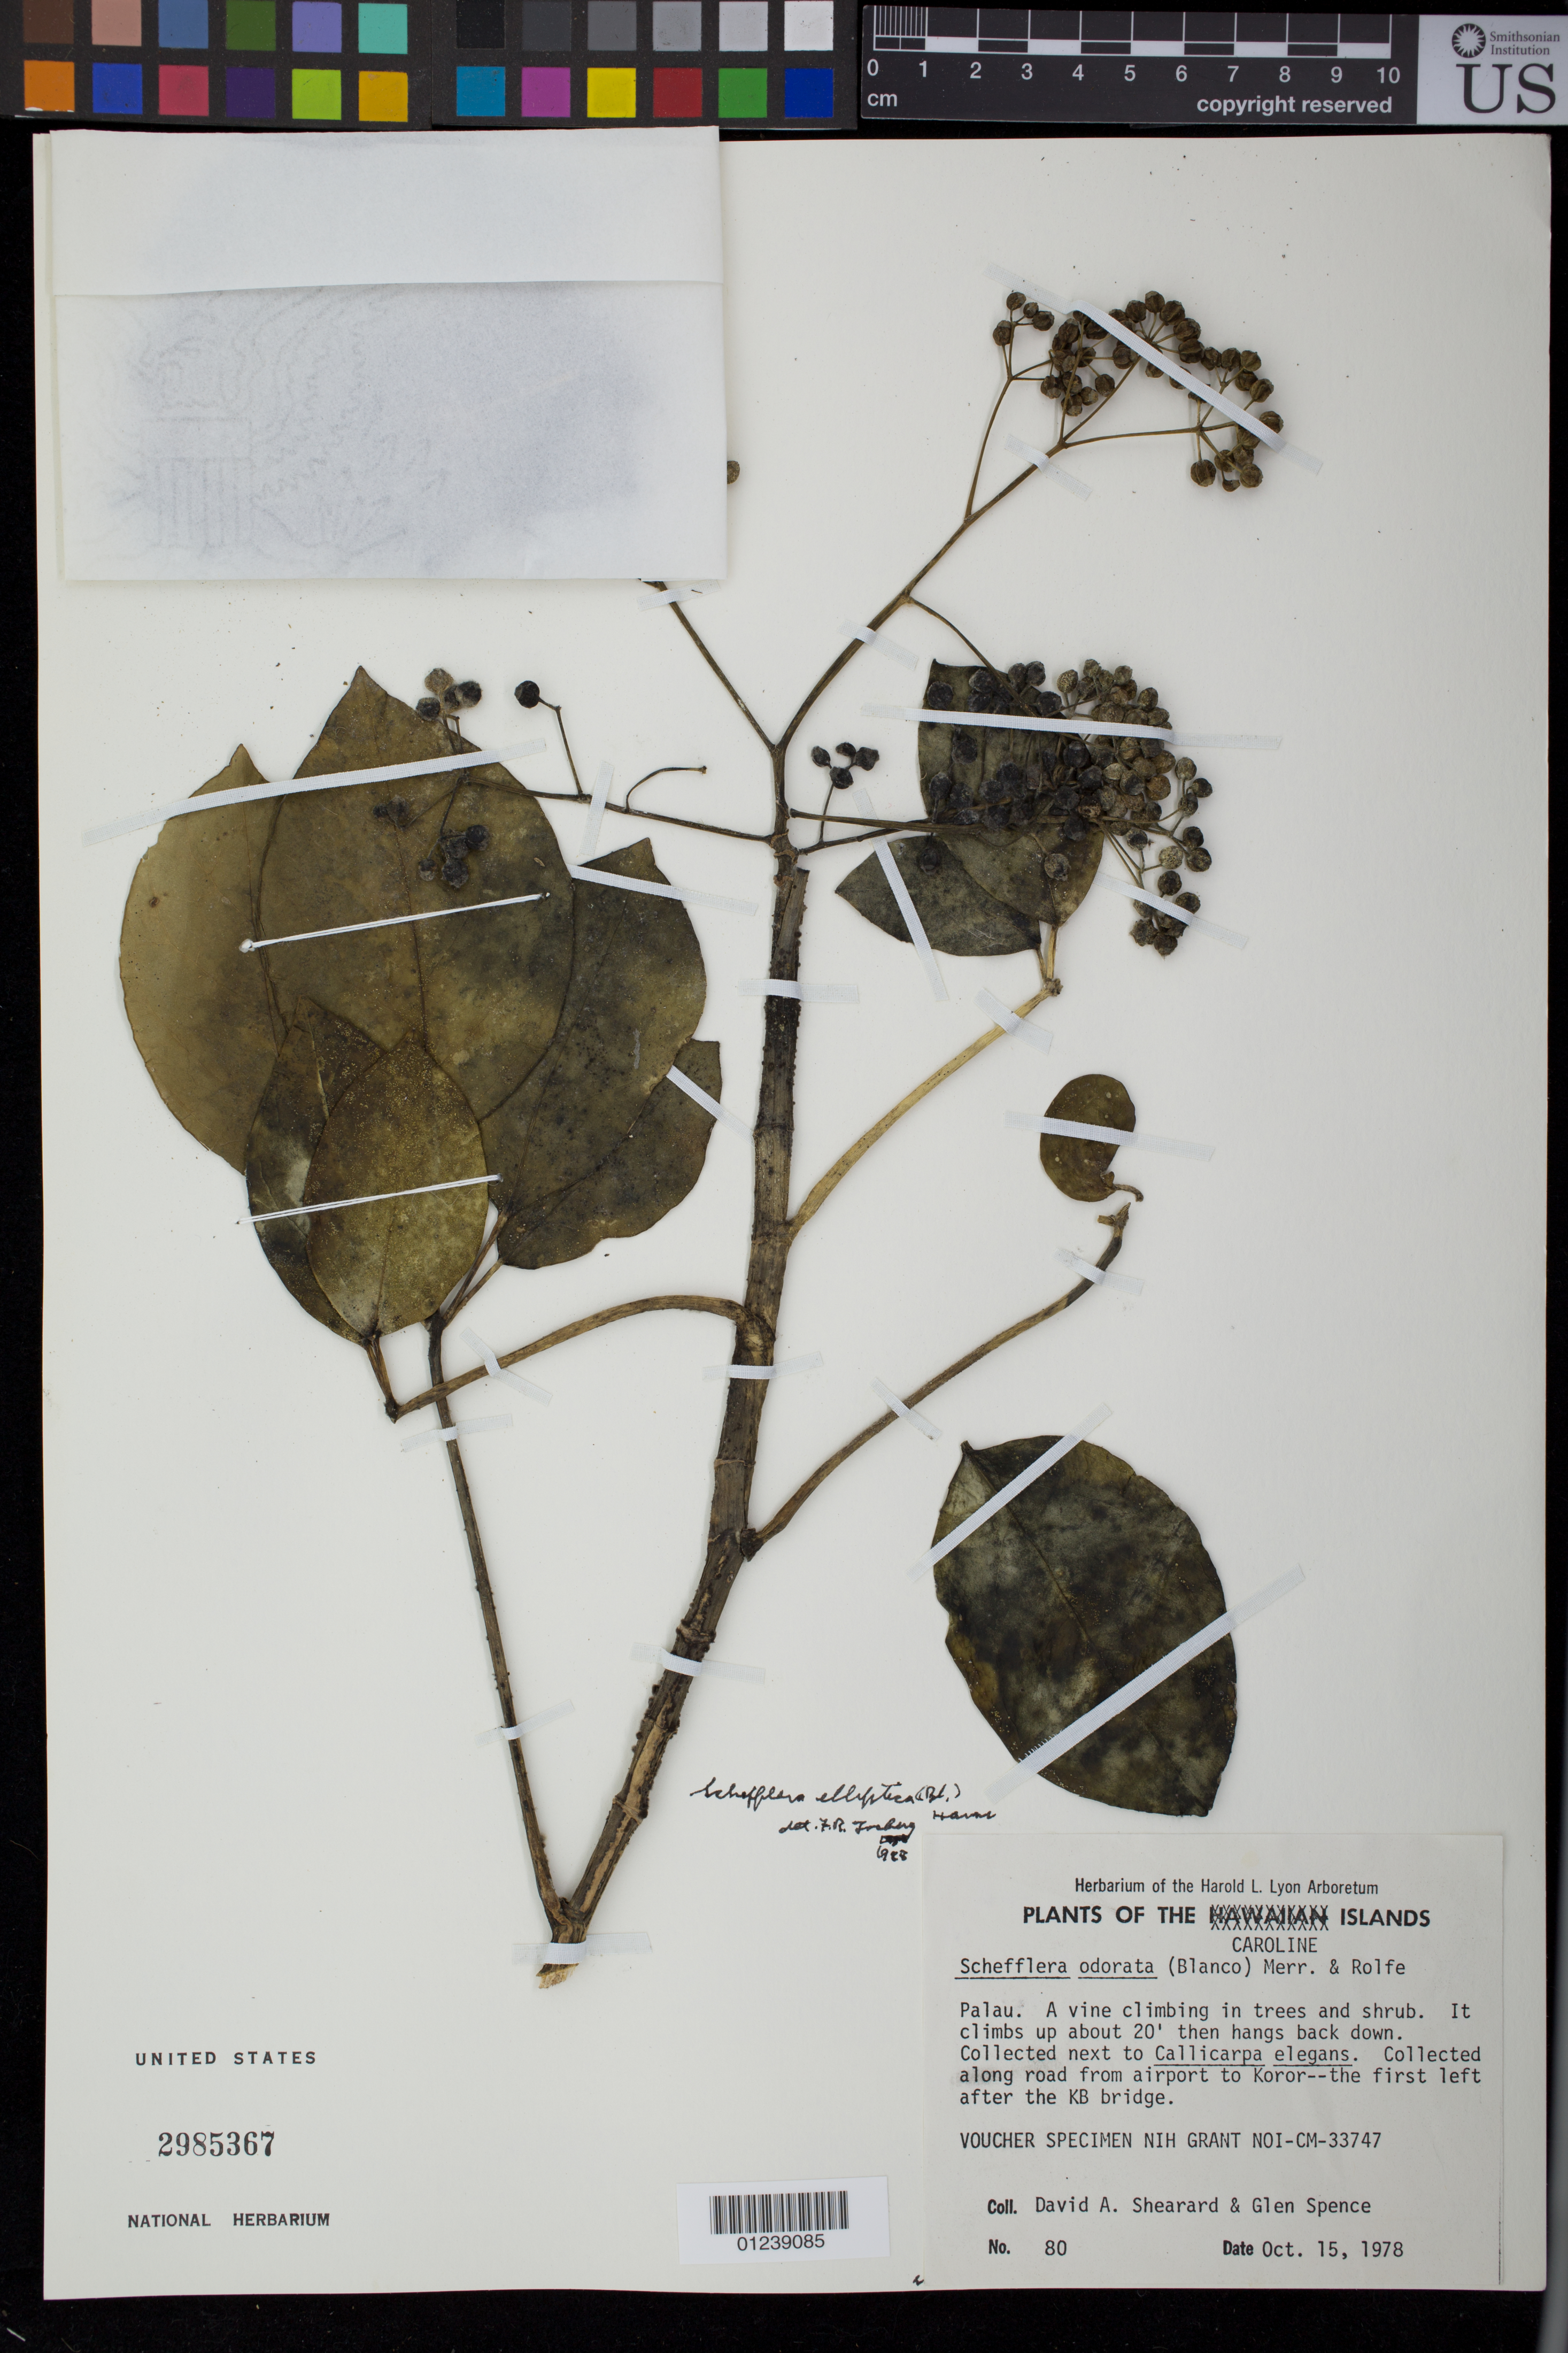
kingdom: Plantae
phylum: Tracheophyta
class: Magnoliopsida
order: Apiales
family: Araliaceae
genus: Heptapleurum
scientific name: Heptapleurum ellipticum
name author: (Blume) Seem.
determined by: Wagner, W. L., (BOT), Smithsonian Institution - National Museum of Natural History (UNITED STATES)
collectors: D. Shearard & G. Spence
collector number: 80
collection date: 1978-10-15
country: Palau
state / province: Koror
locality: Caroline Islands. Collected along road from airport to Koror -- the first left after the KB bridge.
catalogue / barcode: US 2985367